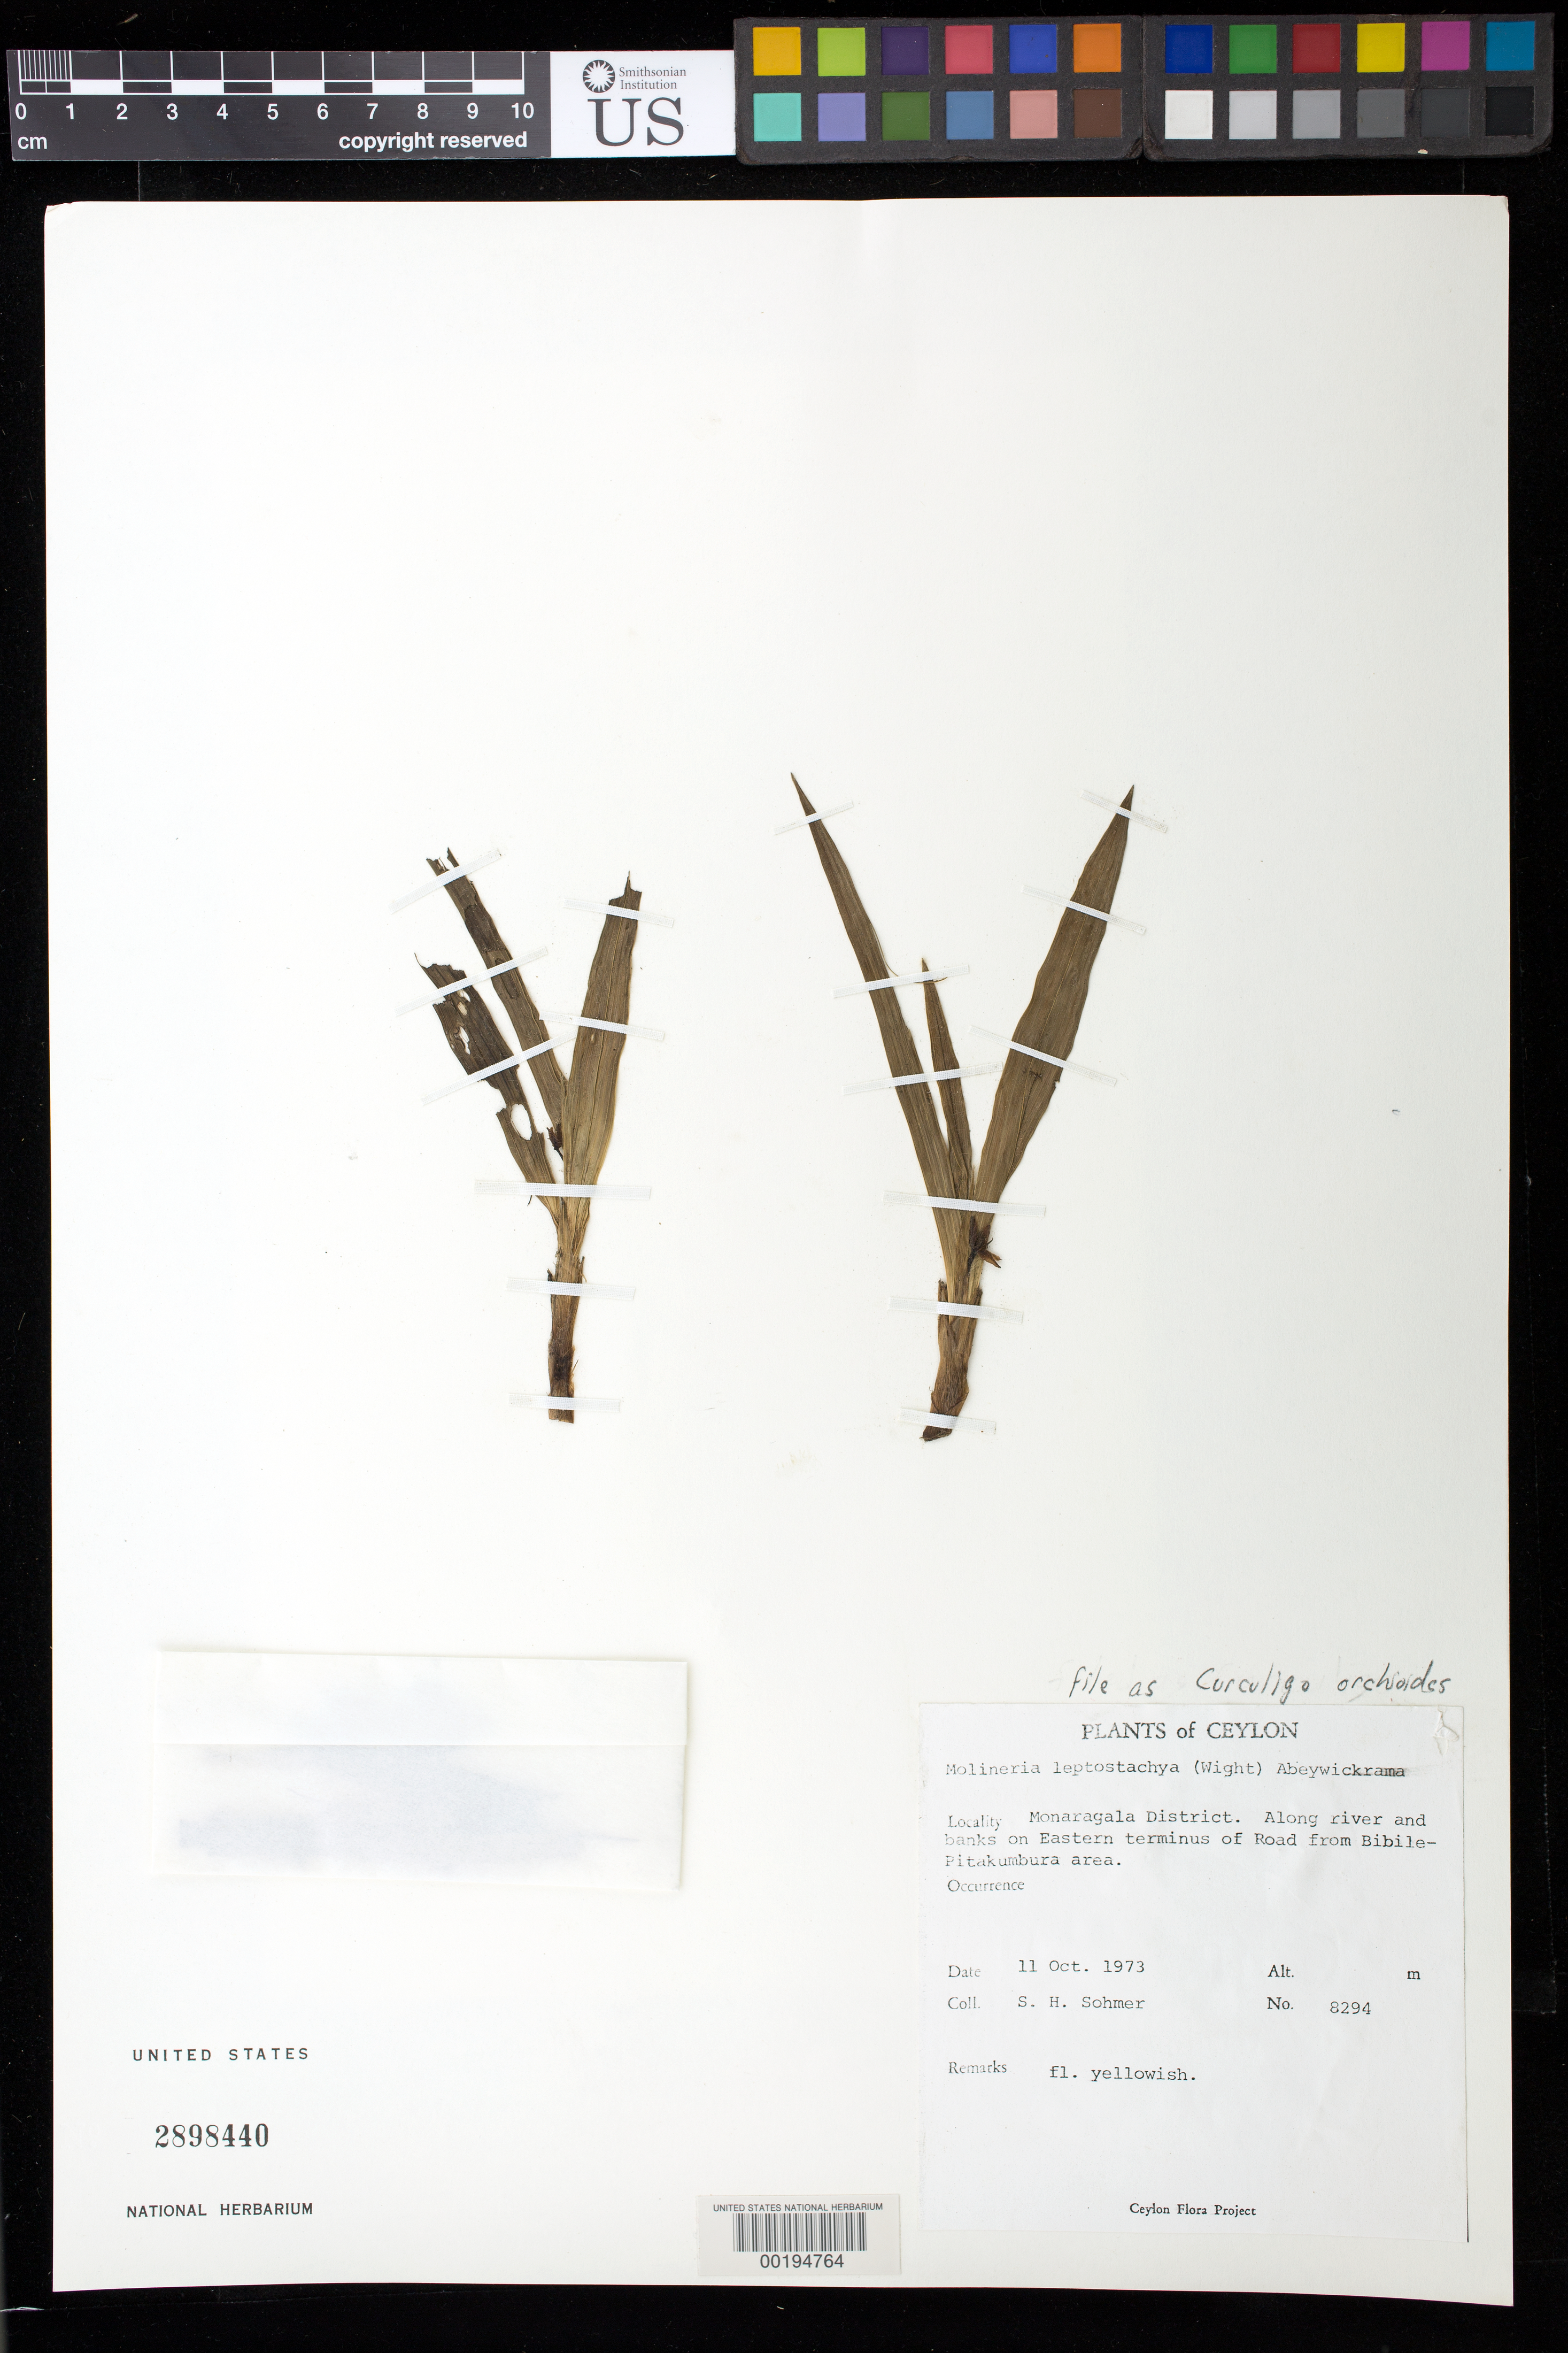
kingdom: Plantae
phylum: Tracheophyta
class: Liliopsida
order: Asparagales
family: Hypoxidaceae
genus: Curculigo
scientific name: Curculigo orchioides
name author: Gaertn.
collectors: S. H. Sohmer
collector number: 8294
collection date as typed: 11 Oct 1973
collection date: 1973-10-11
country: Sri Lanka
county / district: Monaragala Dist.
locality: Along river and banks on eastern terminus of road from bibile- pitakumbura area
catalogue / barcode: US 2898440